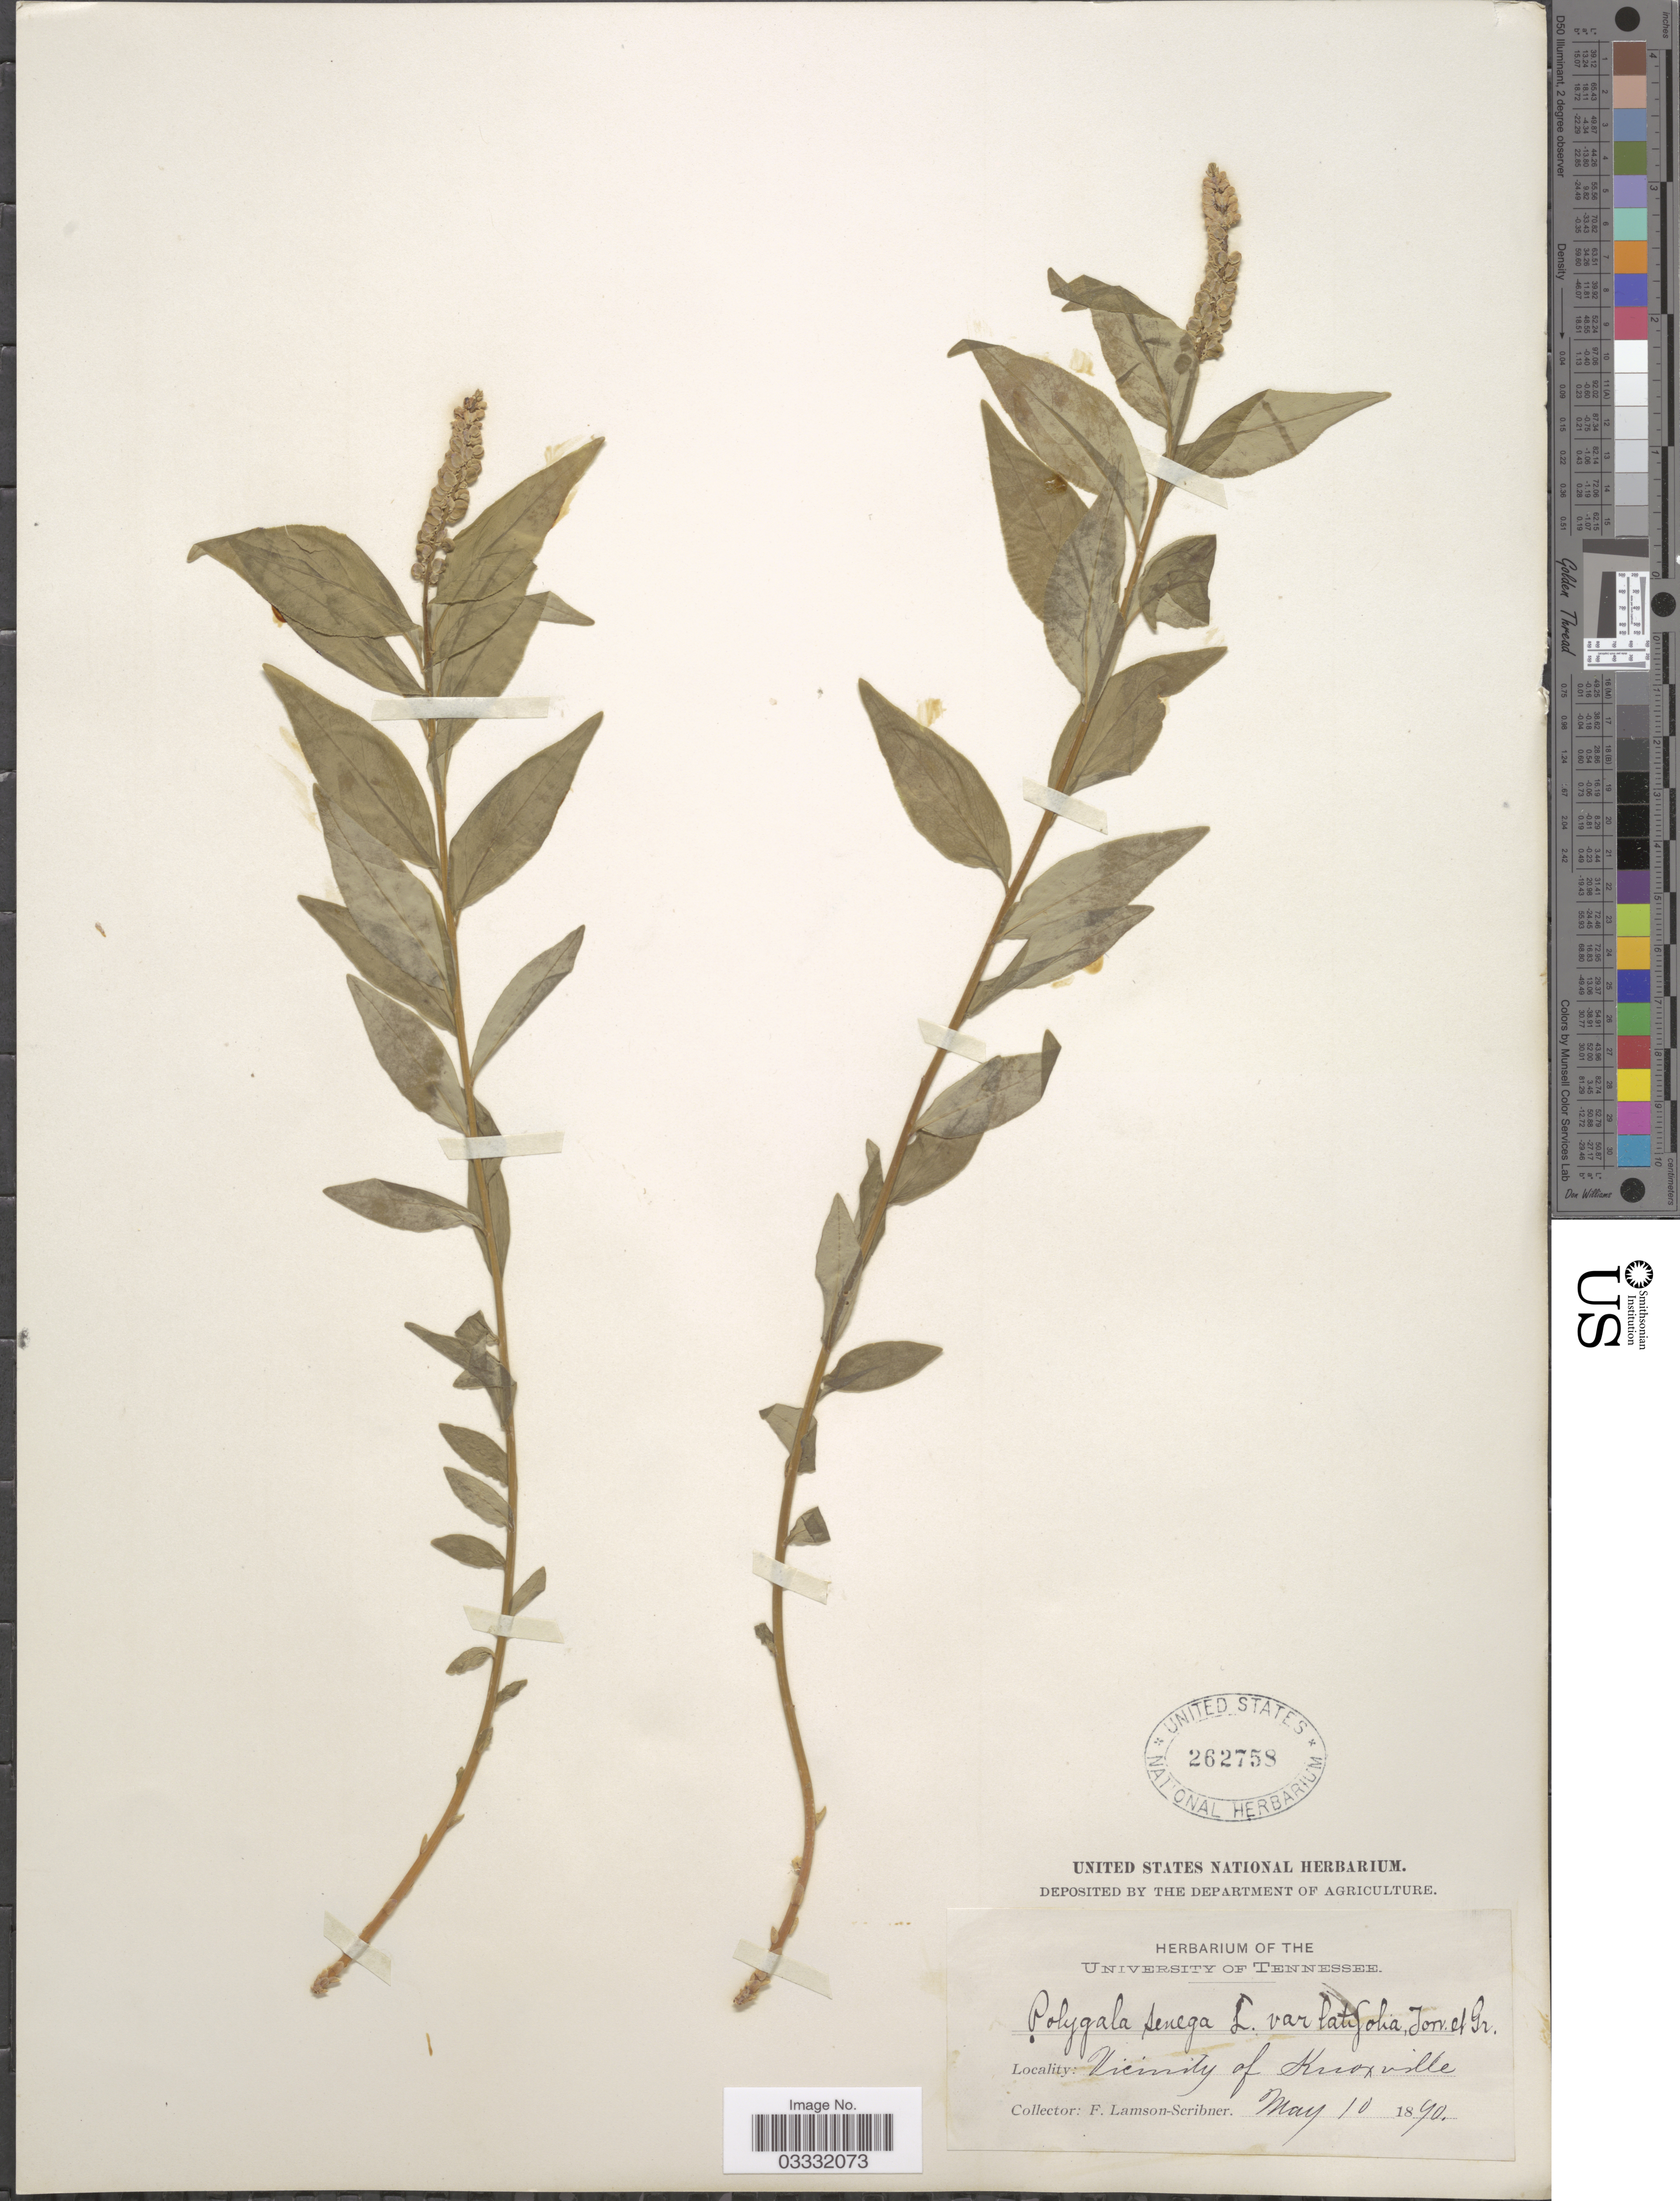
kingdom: Plantae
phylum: Tracheophyta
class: Magnoliopsida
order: Fabales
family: Polygalaceae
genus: Polygala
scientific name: Polygala senega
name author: L.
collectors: F. Lamson-Scribner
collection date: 1890-05-10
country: United States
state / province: Tennessee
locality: Vicinity of Knoxville.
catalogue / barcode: US 262758